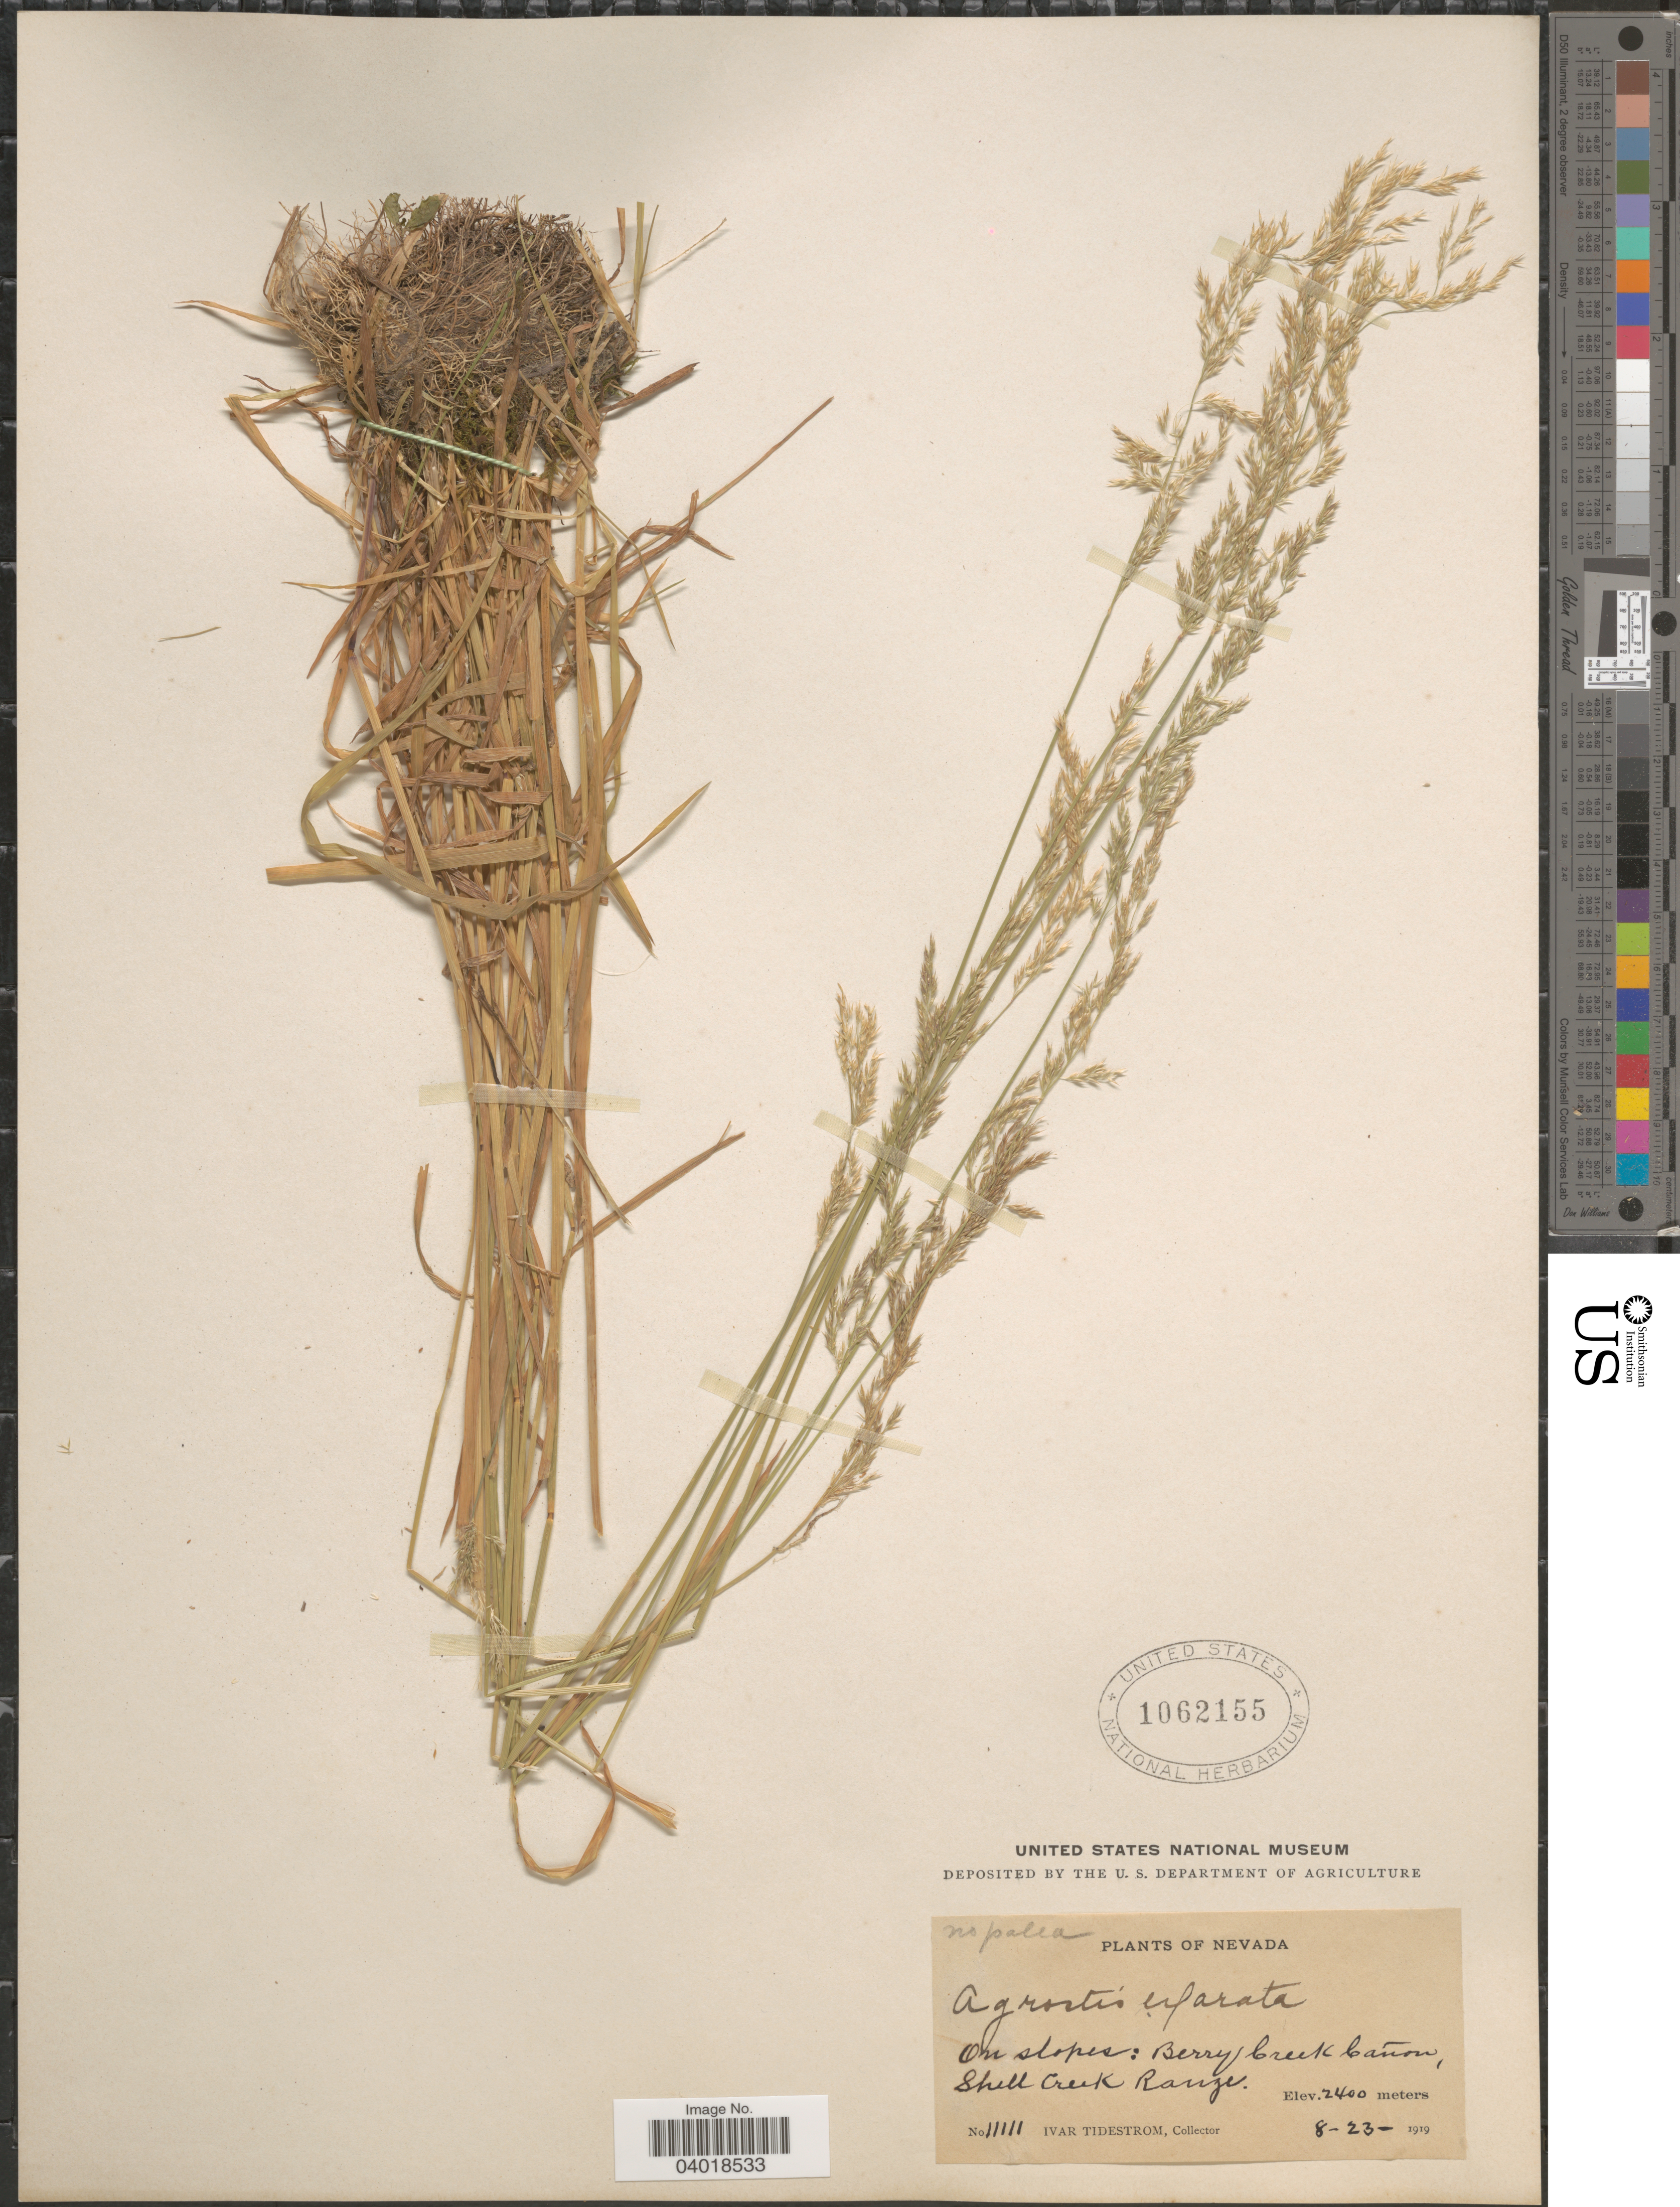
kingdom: Plantae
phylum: Tracheophyta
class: Liliopsida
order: Poales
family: Poaceae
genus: Agrostis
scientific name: Agrostis exarata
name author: Trin.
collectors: I. F. Tidestrom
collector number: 11111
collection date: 1919-08-23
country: United States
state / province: Nevada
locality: On slopes: Berry Creek Cañon, Shell Creek Range.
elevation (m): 2400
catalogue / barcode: US 1062155